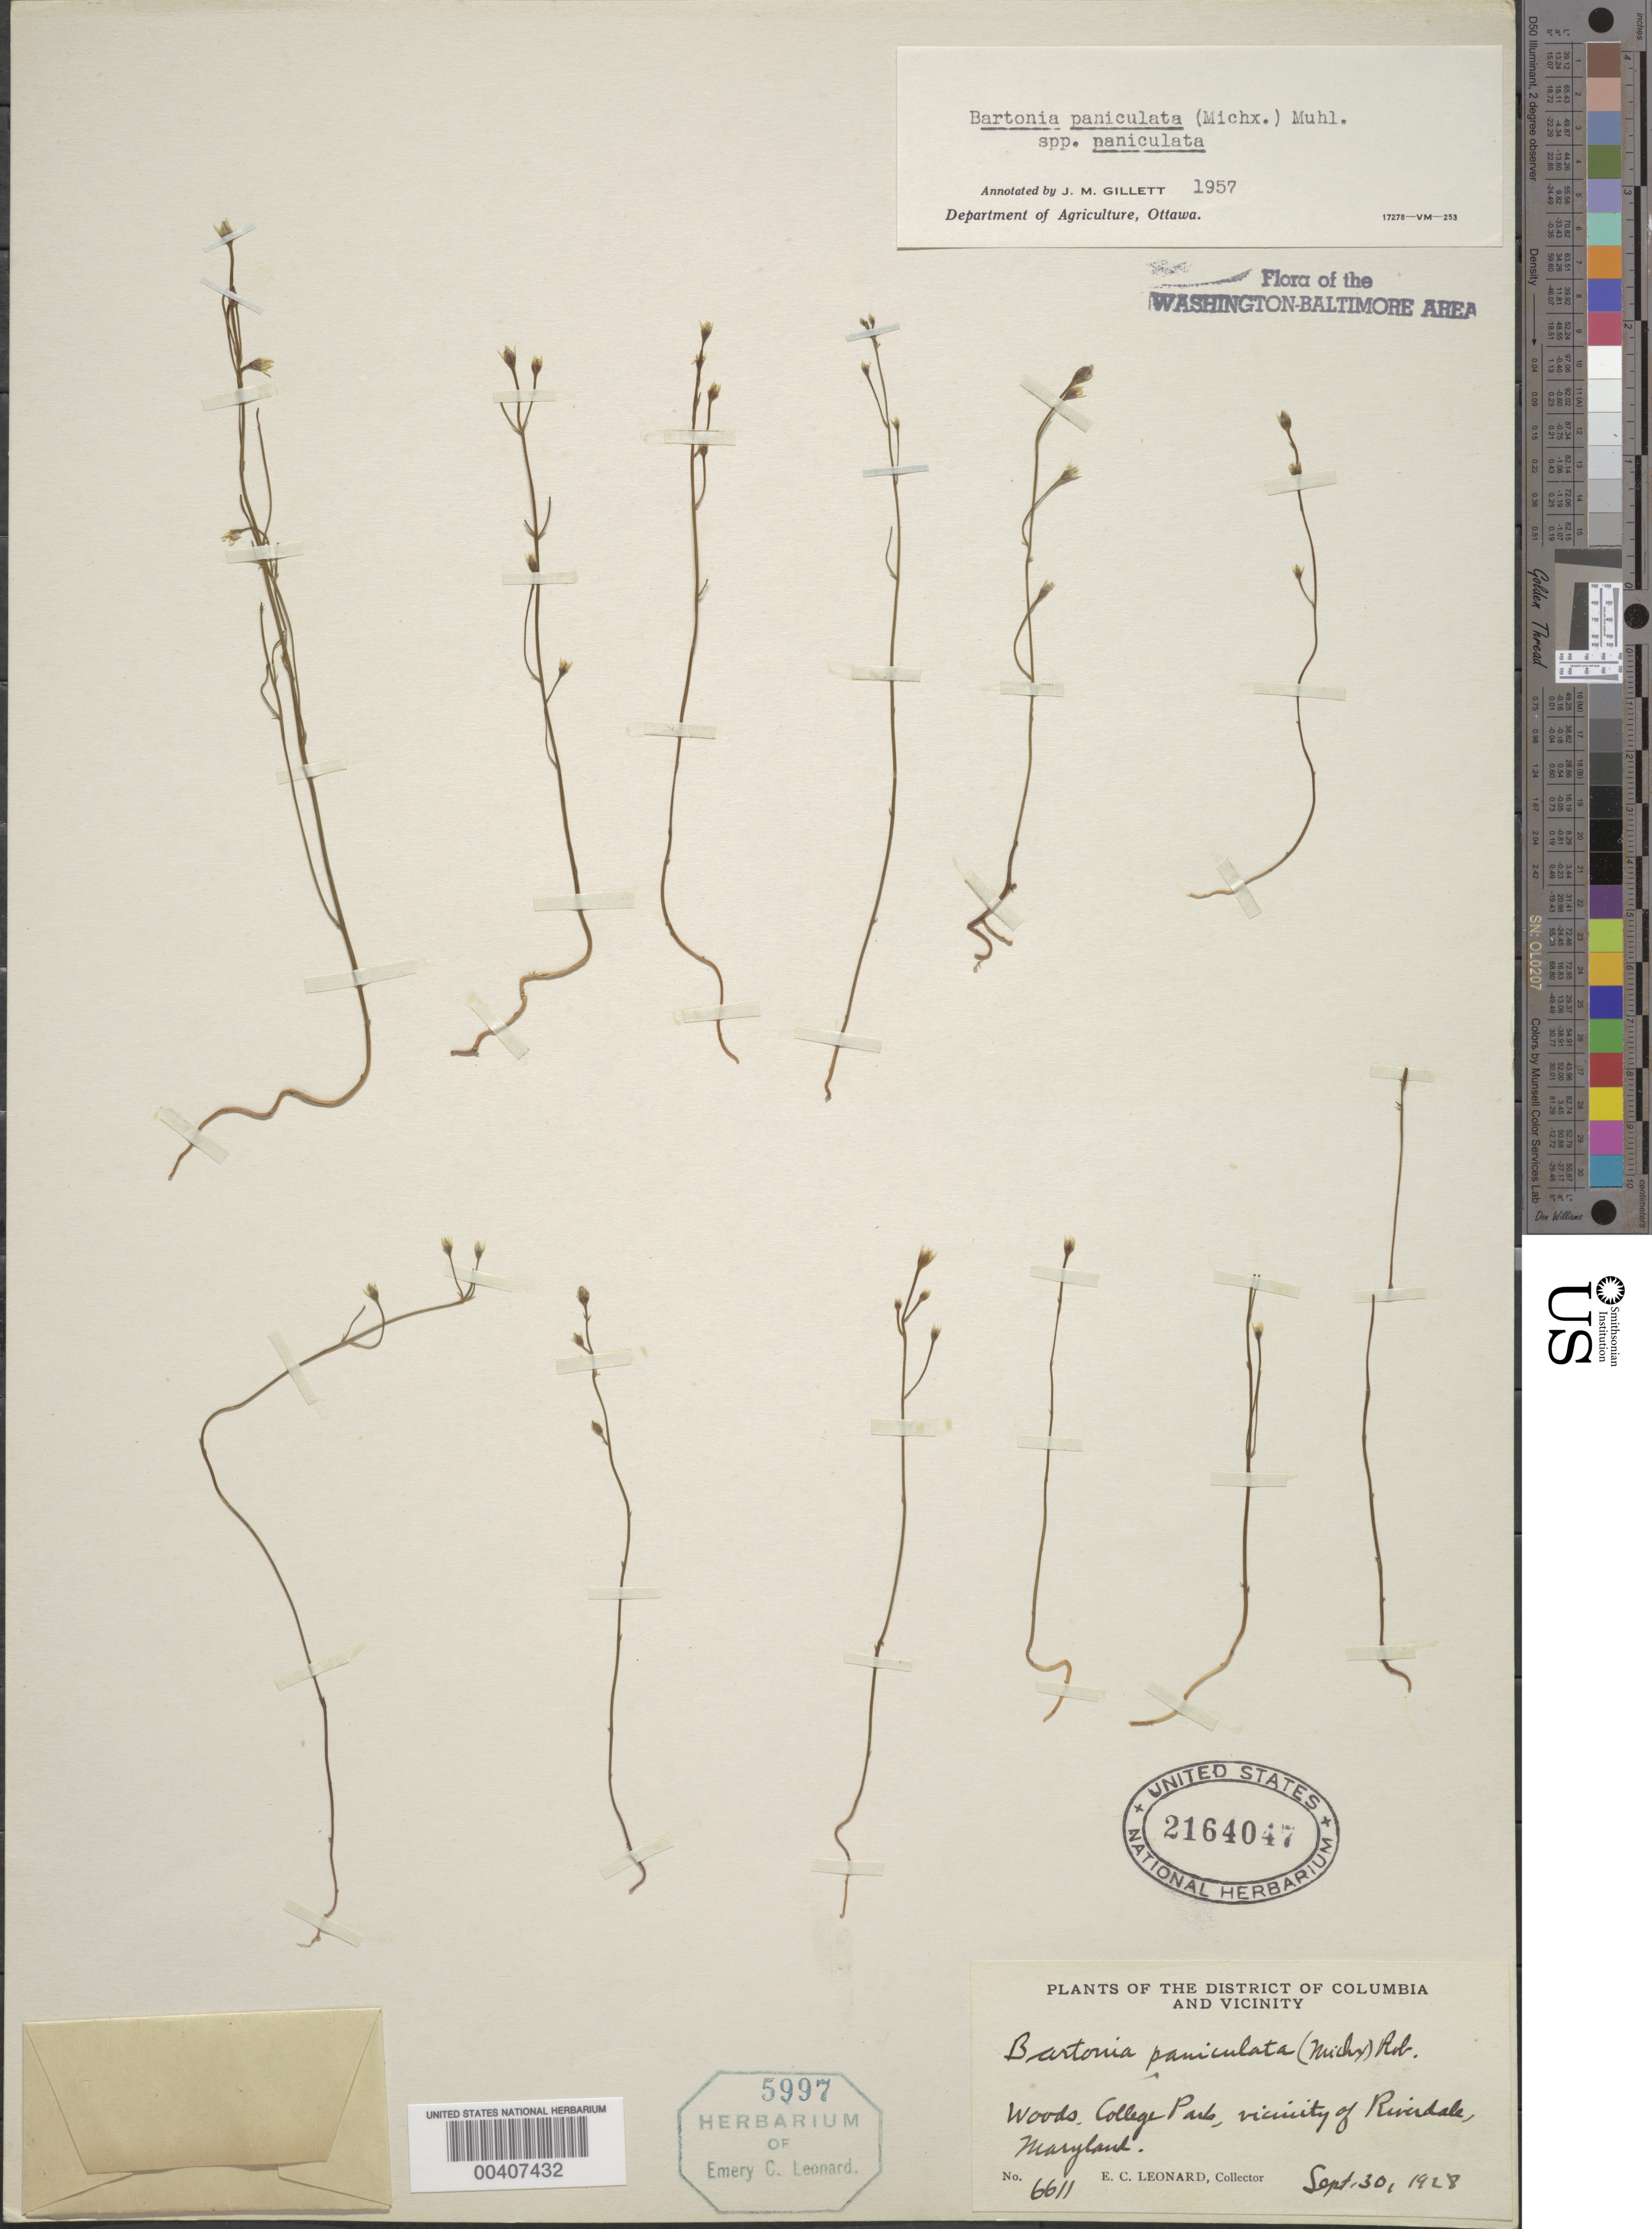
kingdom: Plantae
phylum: Tracheophyta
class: Magnoliopsida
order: Gentianales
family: Gentianaceae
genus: Bartonia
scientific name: Bartonia paniculata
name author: (Michx.) Muhl.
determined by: Gillett, J. M.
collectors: E. C. Leonard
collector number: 6611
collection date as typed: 30 Sep 1928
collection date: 1928-09-30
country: United States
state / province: Maryland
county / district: Prince George's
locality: College Park, vicinity of Riverdale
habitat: Woods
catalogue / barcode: US 2164047